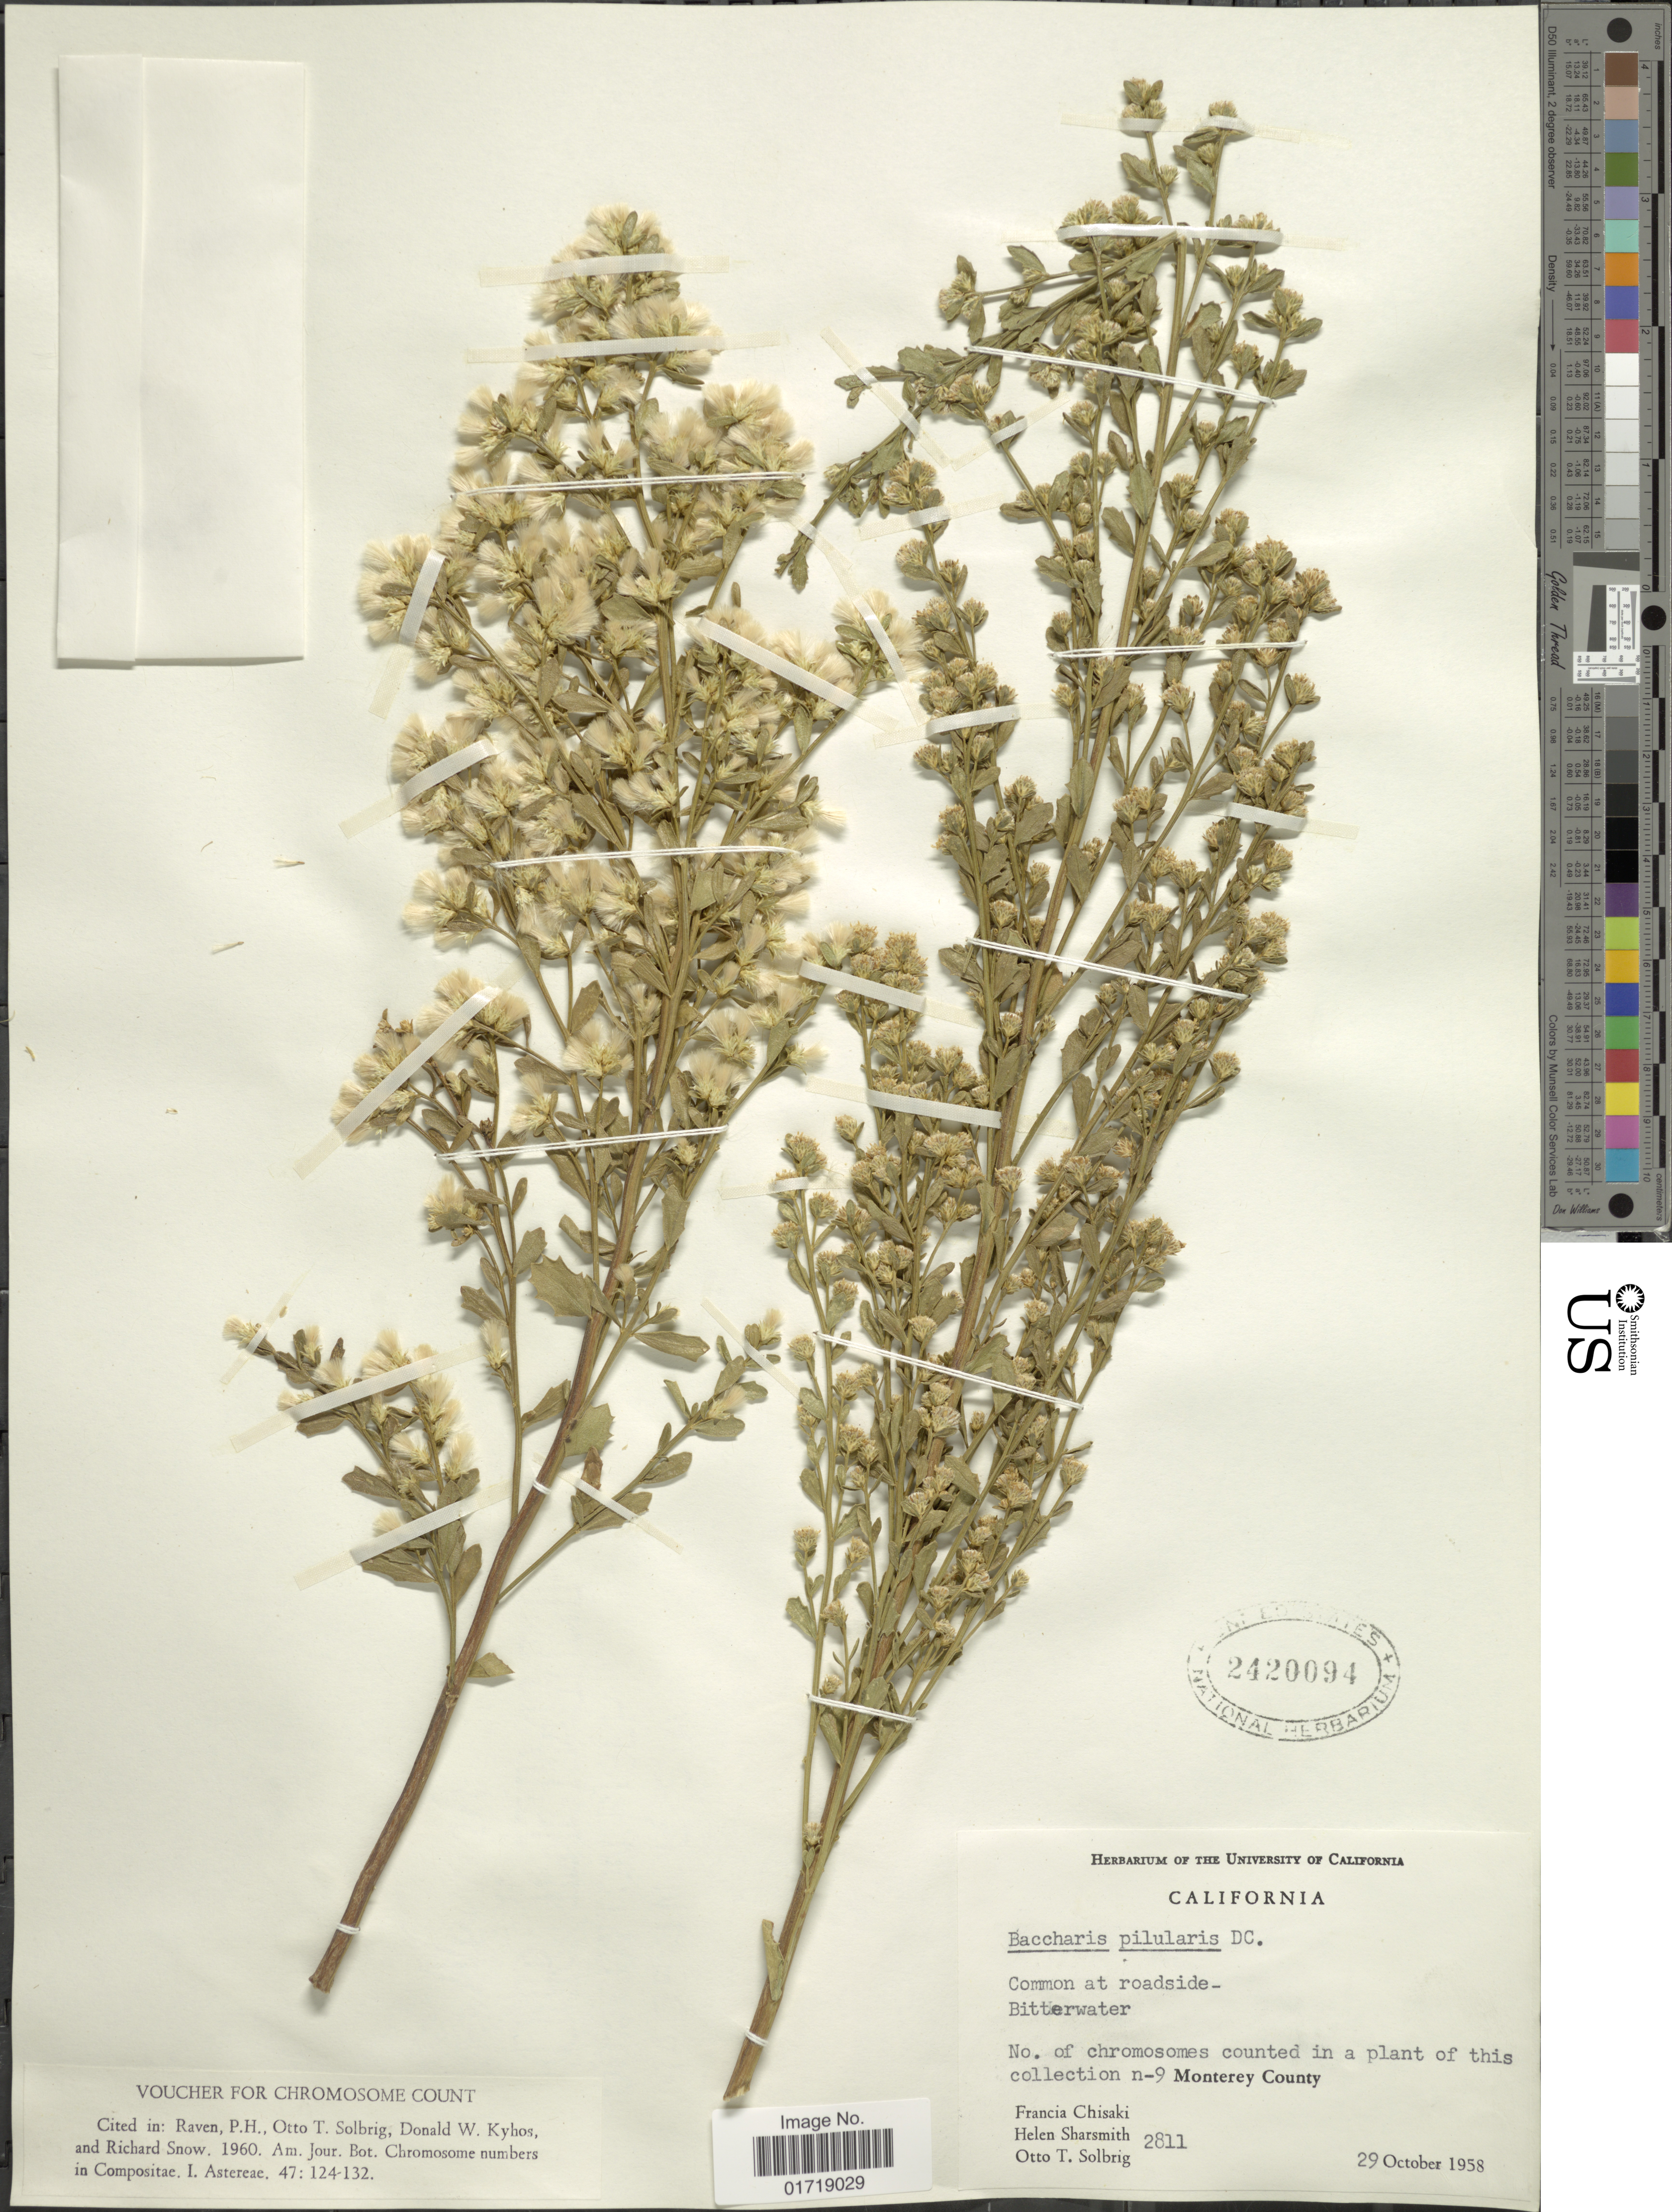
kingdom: Plantae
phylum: Tracheophyta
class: Magnoliopsida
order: Asterales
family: Asteraceae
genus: Baccharis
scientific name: Baccharis pilularis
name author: DC.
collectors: F. Chisaki, H. Sharsmith & O. T. Solbrig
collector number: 2811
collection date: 1958-10-29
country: United States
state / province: California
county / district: Monterey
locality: Monterey County, Common at roadside, Bitterwater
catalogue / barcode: US 2420094